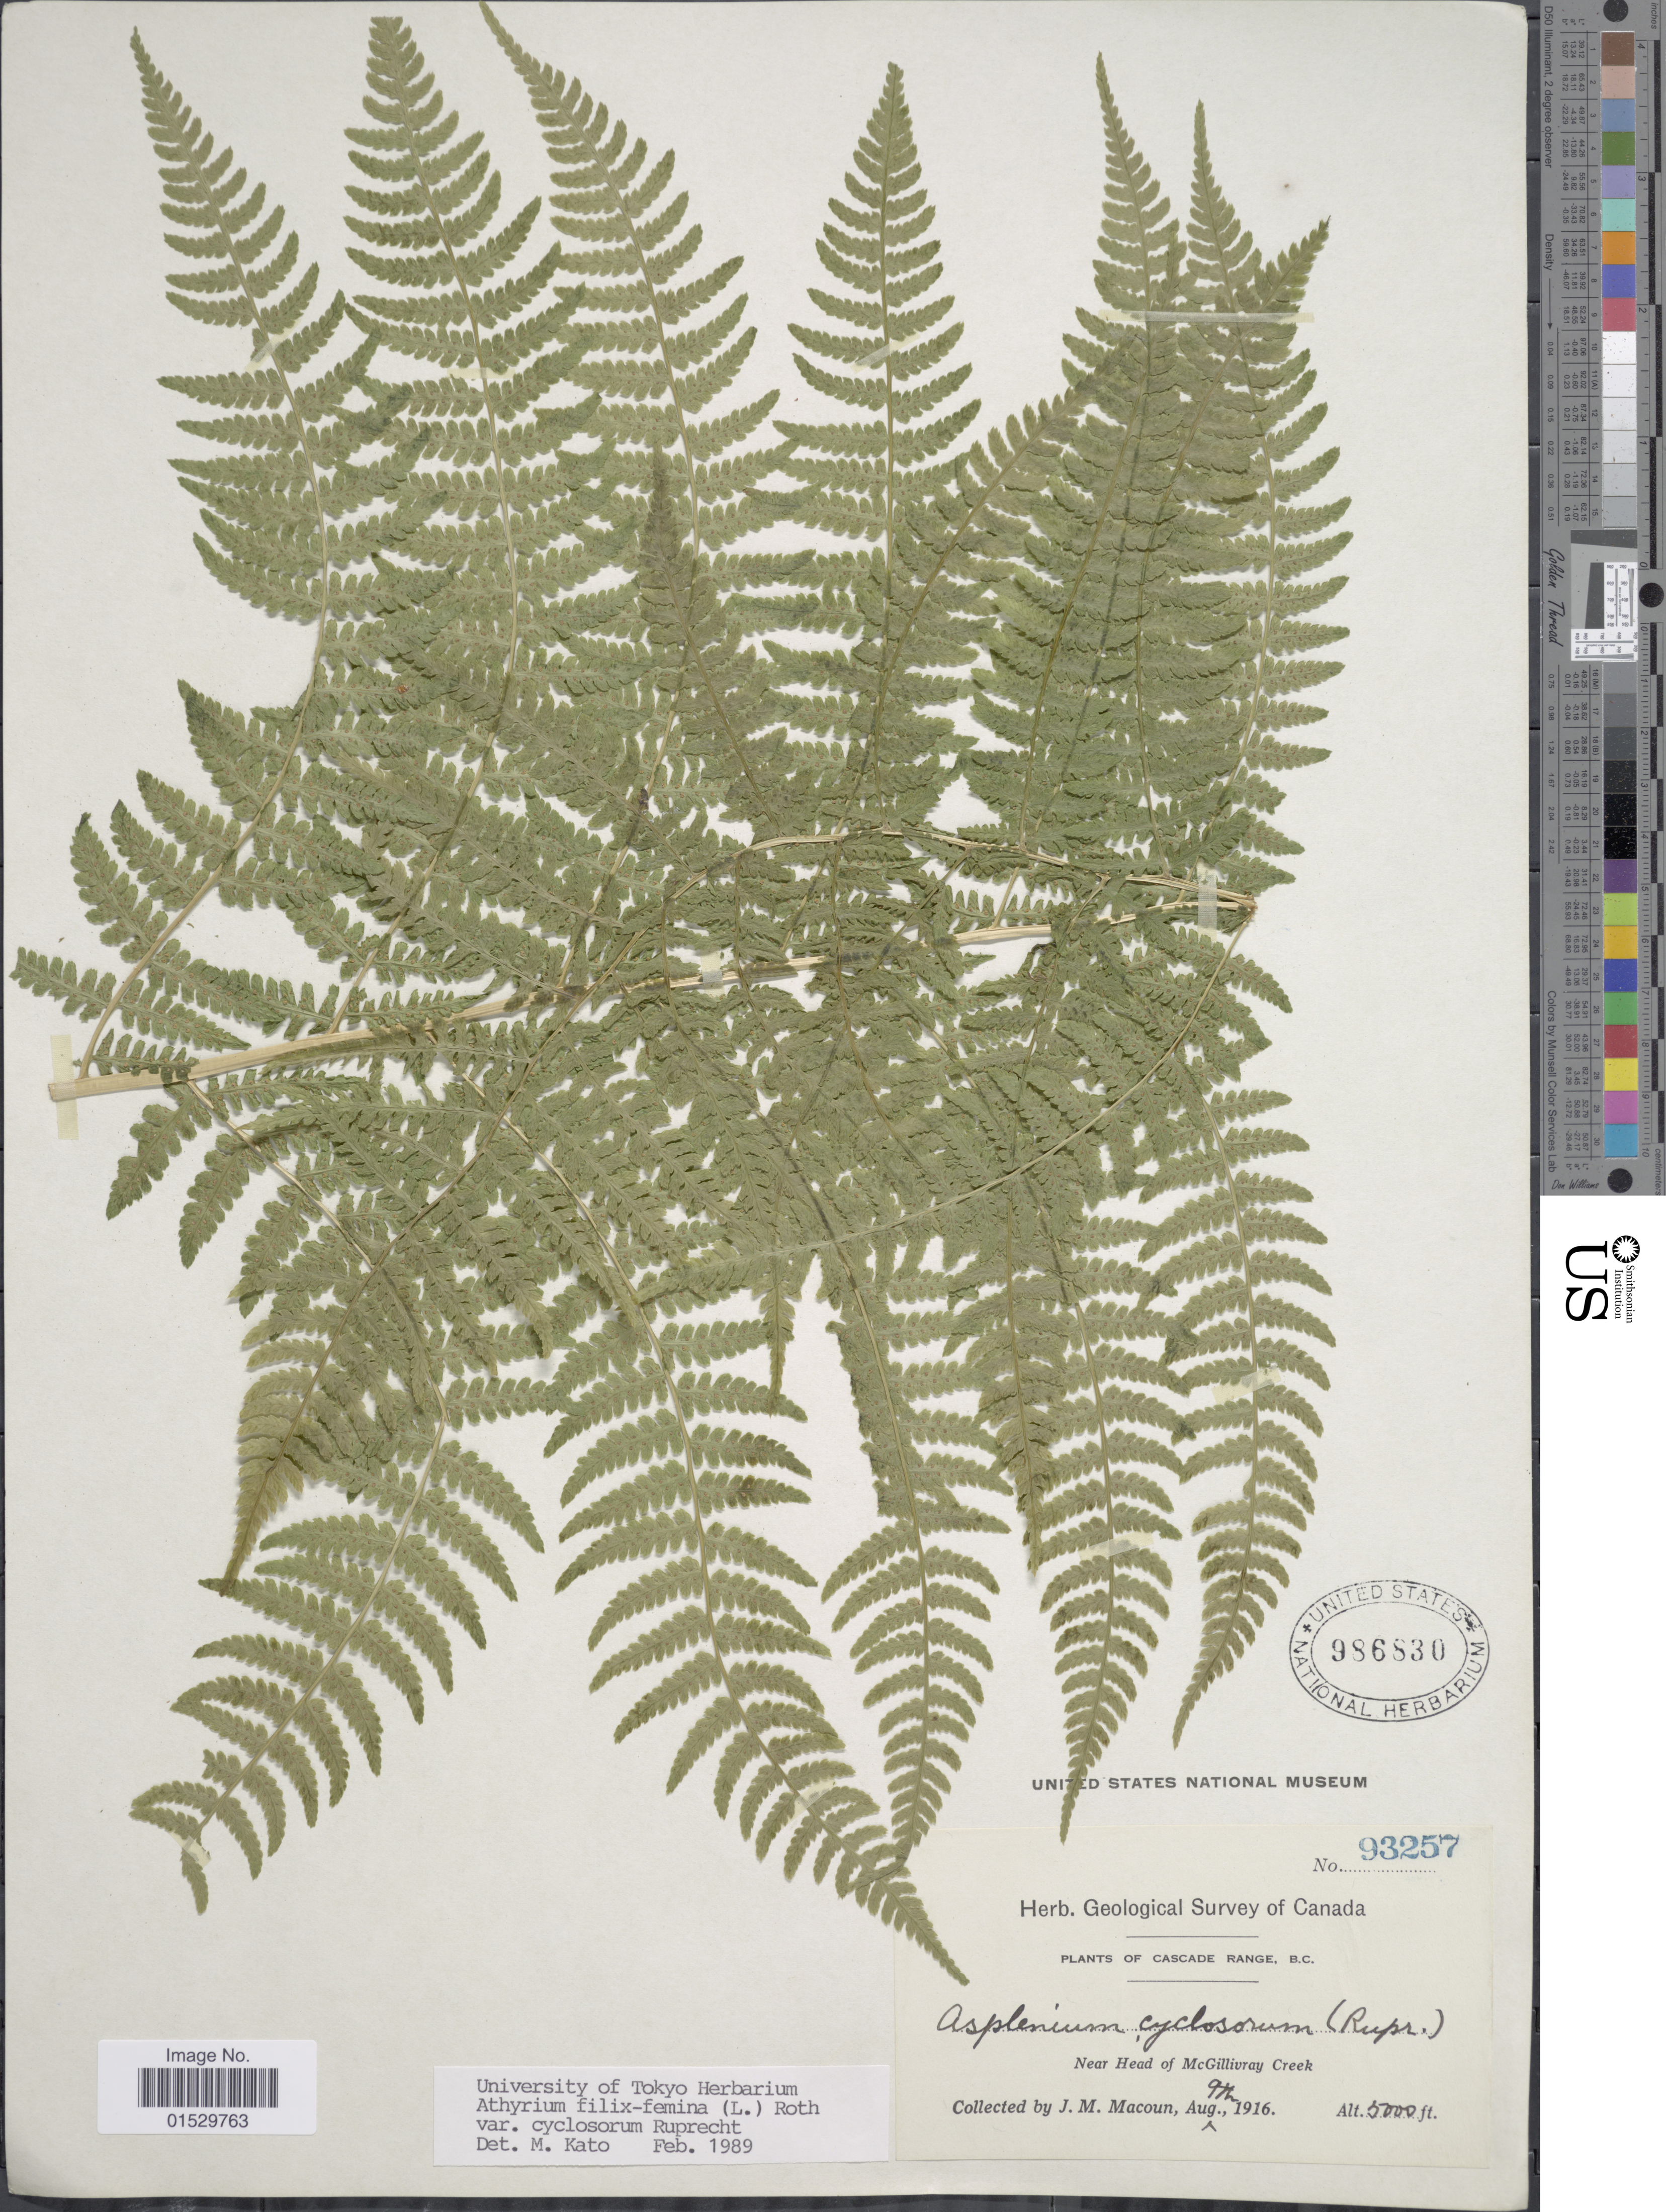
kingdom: Plantae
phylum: Tracheophyta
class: Polypodiopsida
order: Polypodiales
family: Athyriaceae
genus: Athyrium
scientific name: Athyrium filix-femina subsp. cyclosorum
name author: (Rupr.) C. Chr.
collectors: J. M. Macoun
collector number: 93257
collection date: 1916-08-09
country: Canada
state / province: British Columbia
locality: Cascade Range, B.C., near head of McGillivray Creek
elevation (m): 1524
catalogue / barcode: US 986830